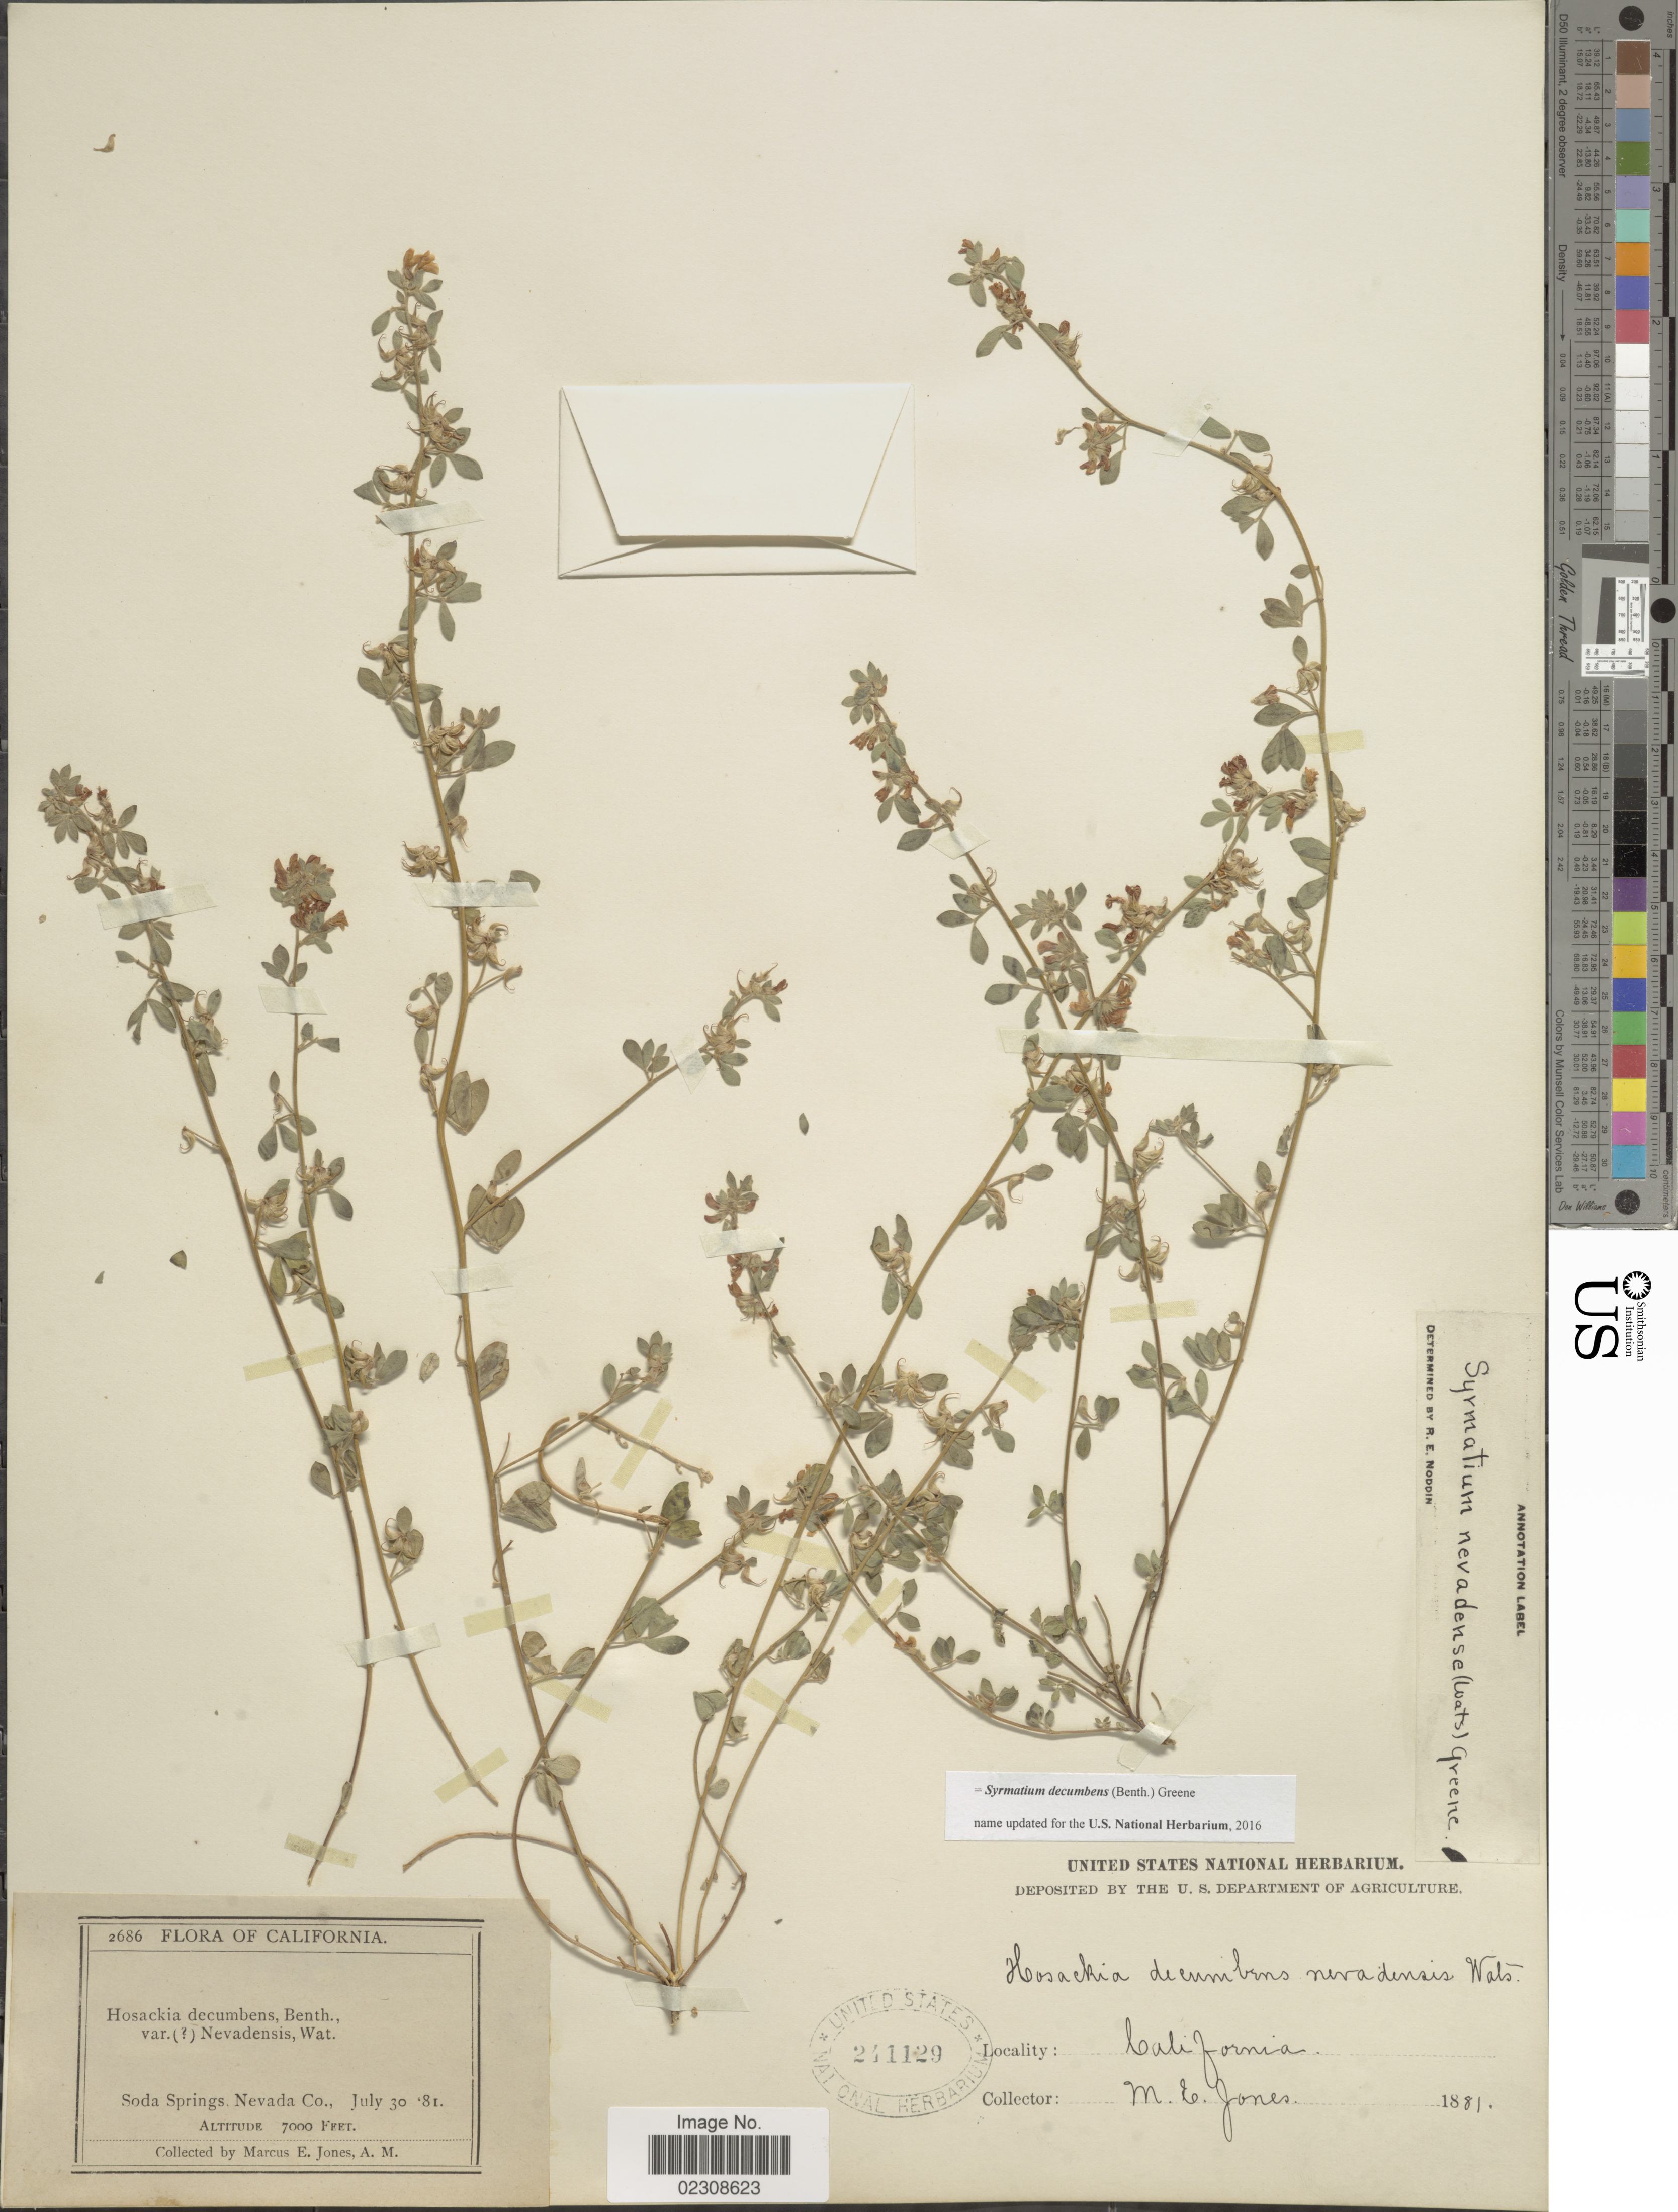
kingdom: Plantae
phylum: Tracheophyta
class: Magnoliopsida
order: Fabales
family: Fabaceae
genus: Syrmatium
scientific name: Syrmatium decumbens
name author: (Benth.) Greene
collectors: M. E. Jones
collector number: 2686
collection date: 1881-07-30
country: United States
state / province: California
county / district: Nevada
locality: Soda Springs. Nevada Co.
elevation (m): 2134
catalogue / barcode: US 241129